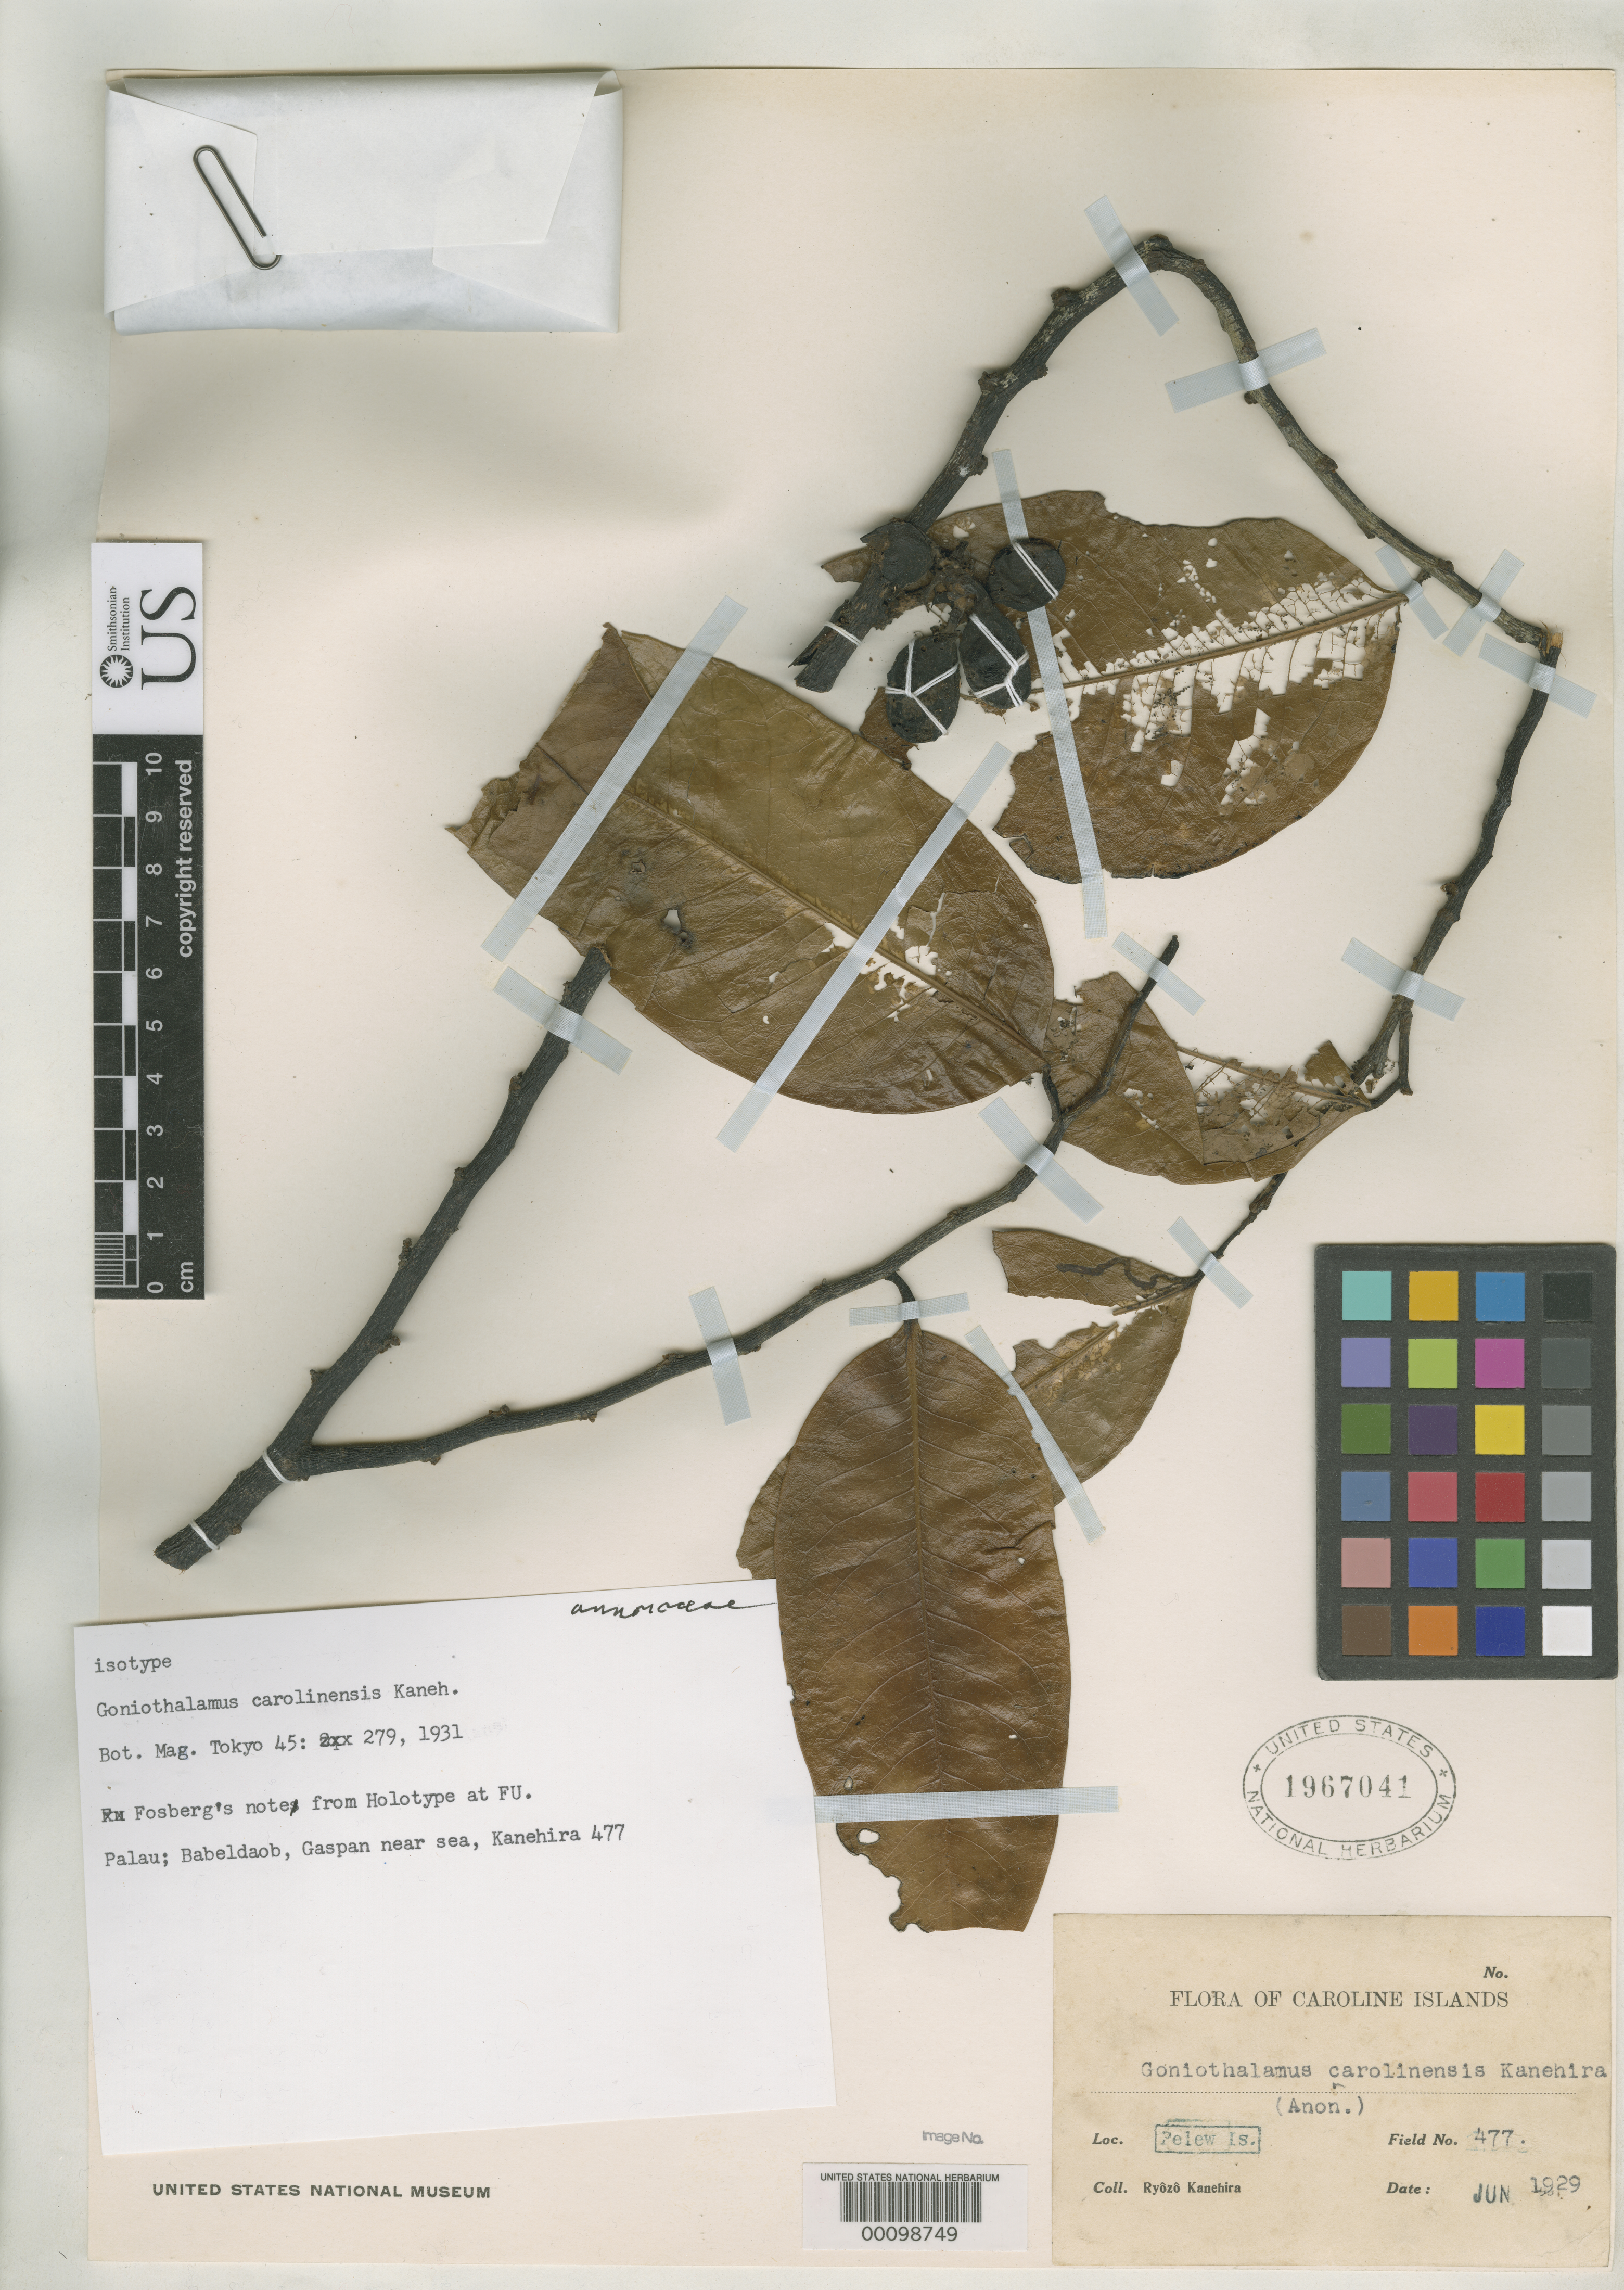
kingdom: Plantae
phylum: Tracheophyta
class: Magnoliopsida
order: Magnoliales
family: Annonaceae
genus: Goniothalamus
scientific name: Goniothalamus carolinensis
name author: Kaneh.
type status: Isotype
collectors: R. Kanehira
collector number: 477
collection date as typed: Jun 1929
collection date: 1929-06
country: Palau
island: Babeldaob [Babelthuap]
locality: Gaspan near sea.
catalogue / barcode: US 1967041